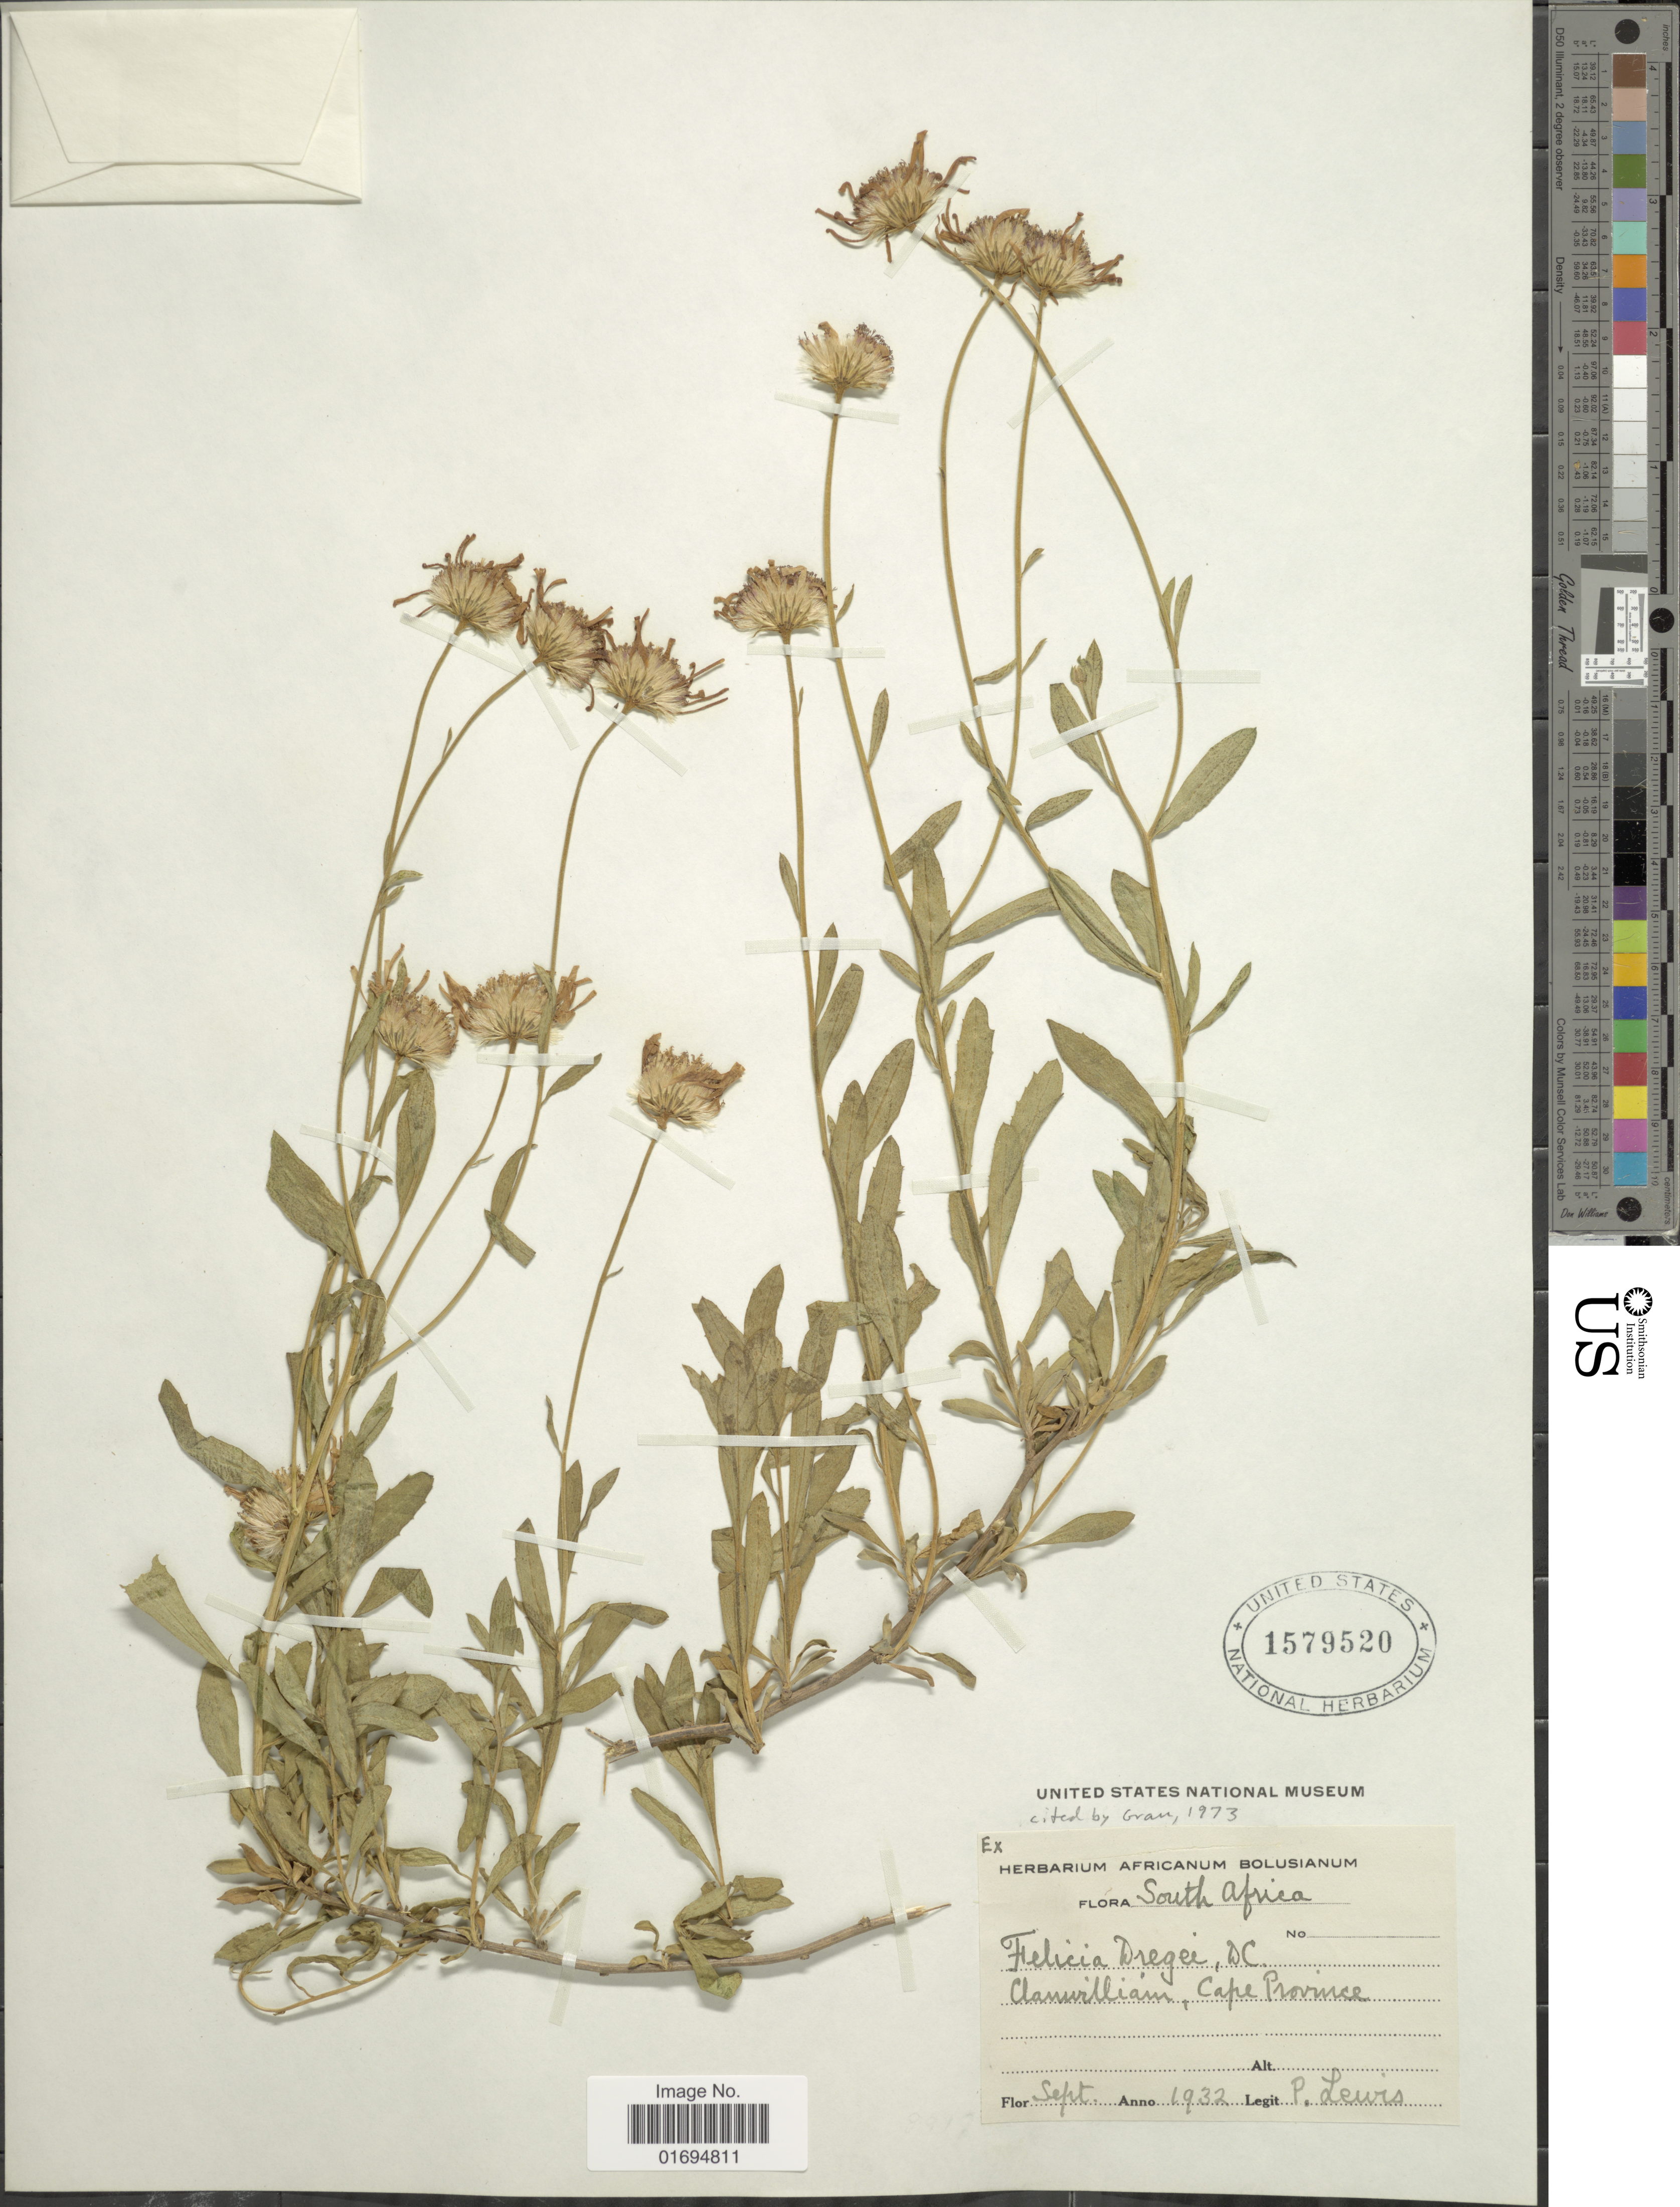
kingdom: Plantae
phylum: Tracheophyta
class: Magnoliopsida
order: Asterales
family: Asteraceae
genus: Felicia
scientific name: Felicia dregei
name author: DC.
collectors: P. Lewis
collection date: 1932-09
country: South Africa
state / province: Western Cape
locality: Clanwilliam, Cape Province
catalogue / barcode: US 1579520